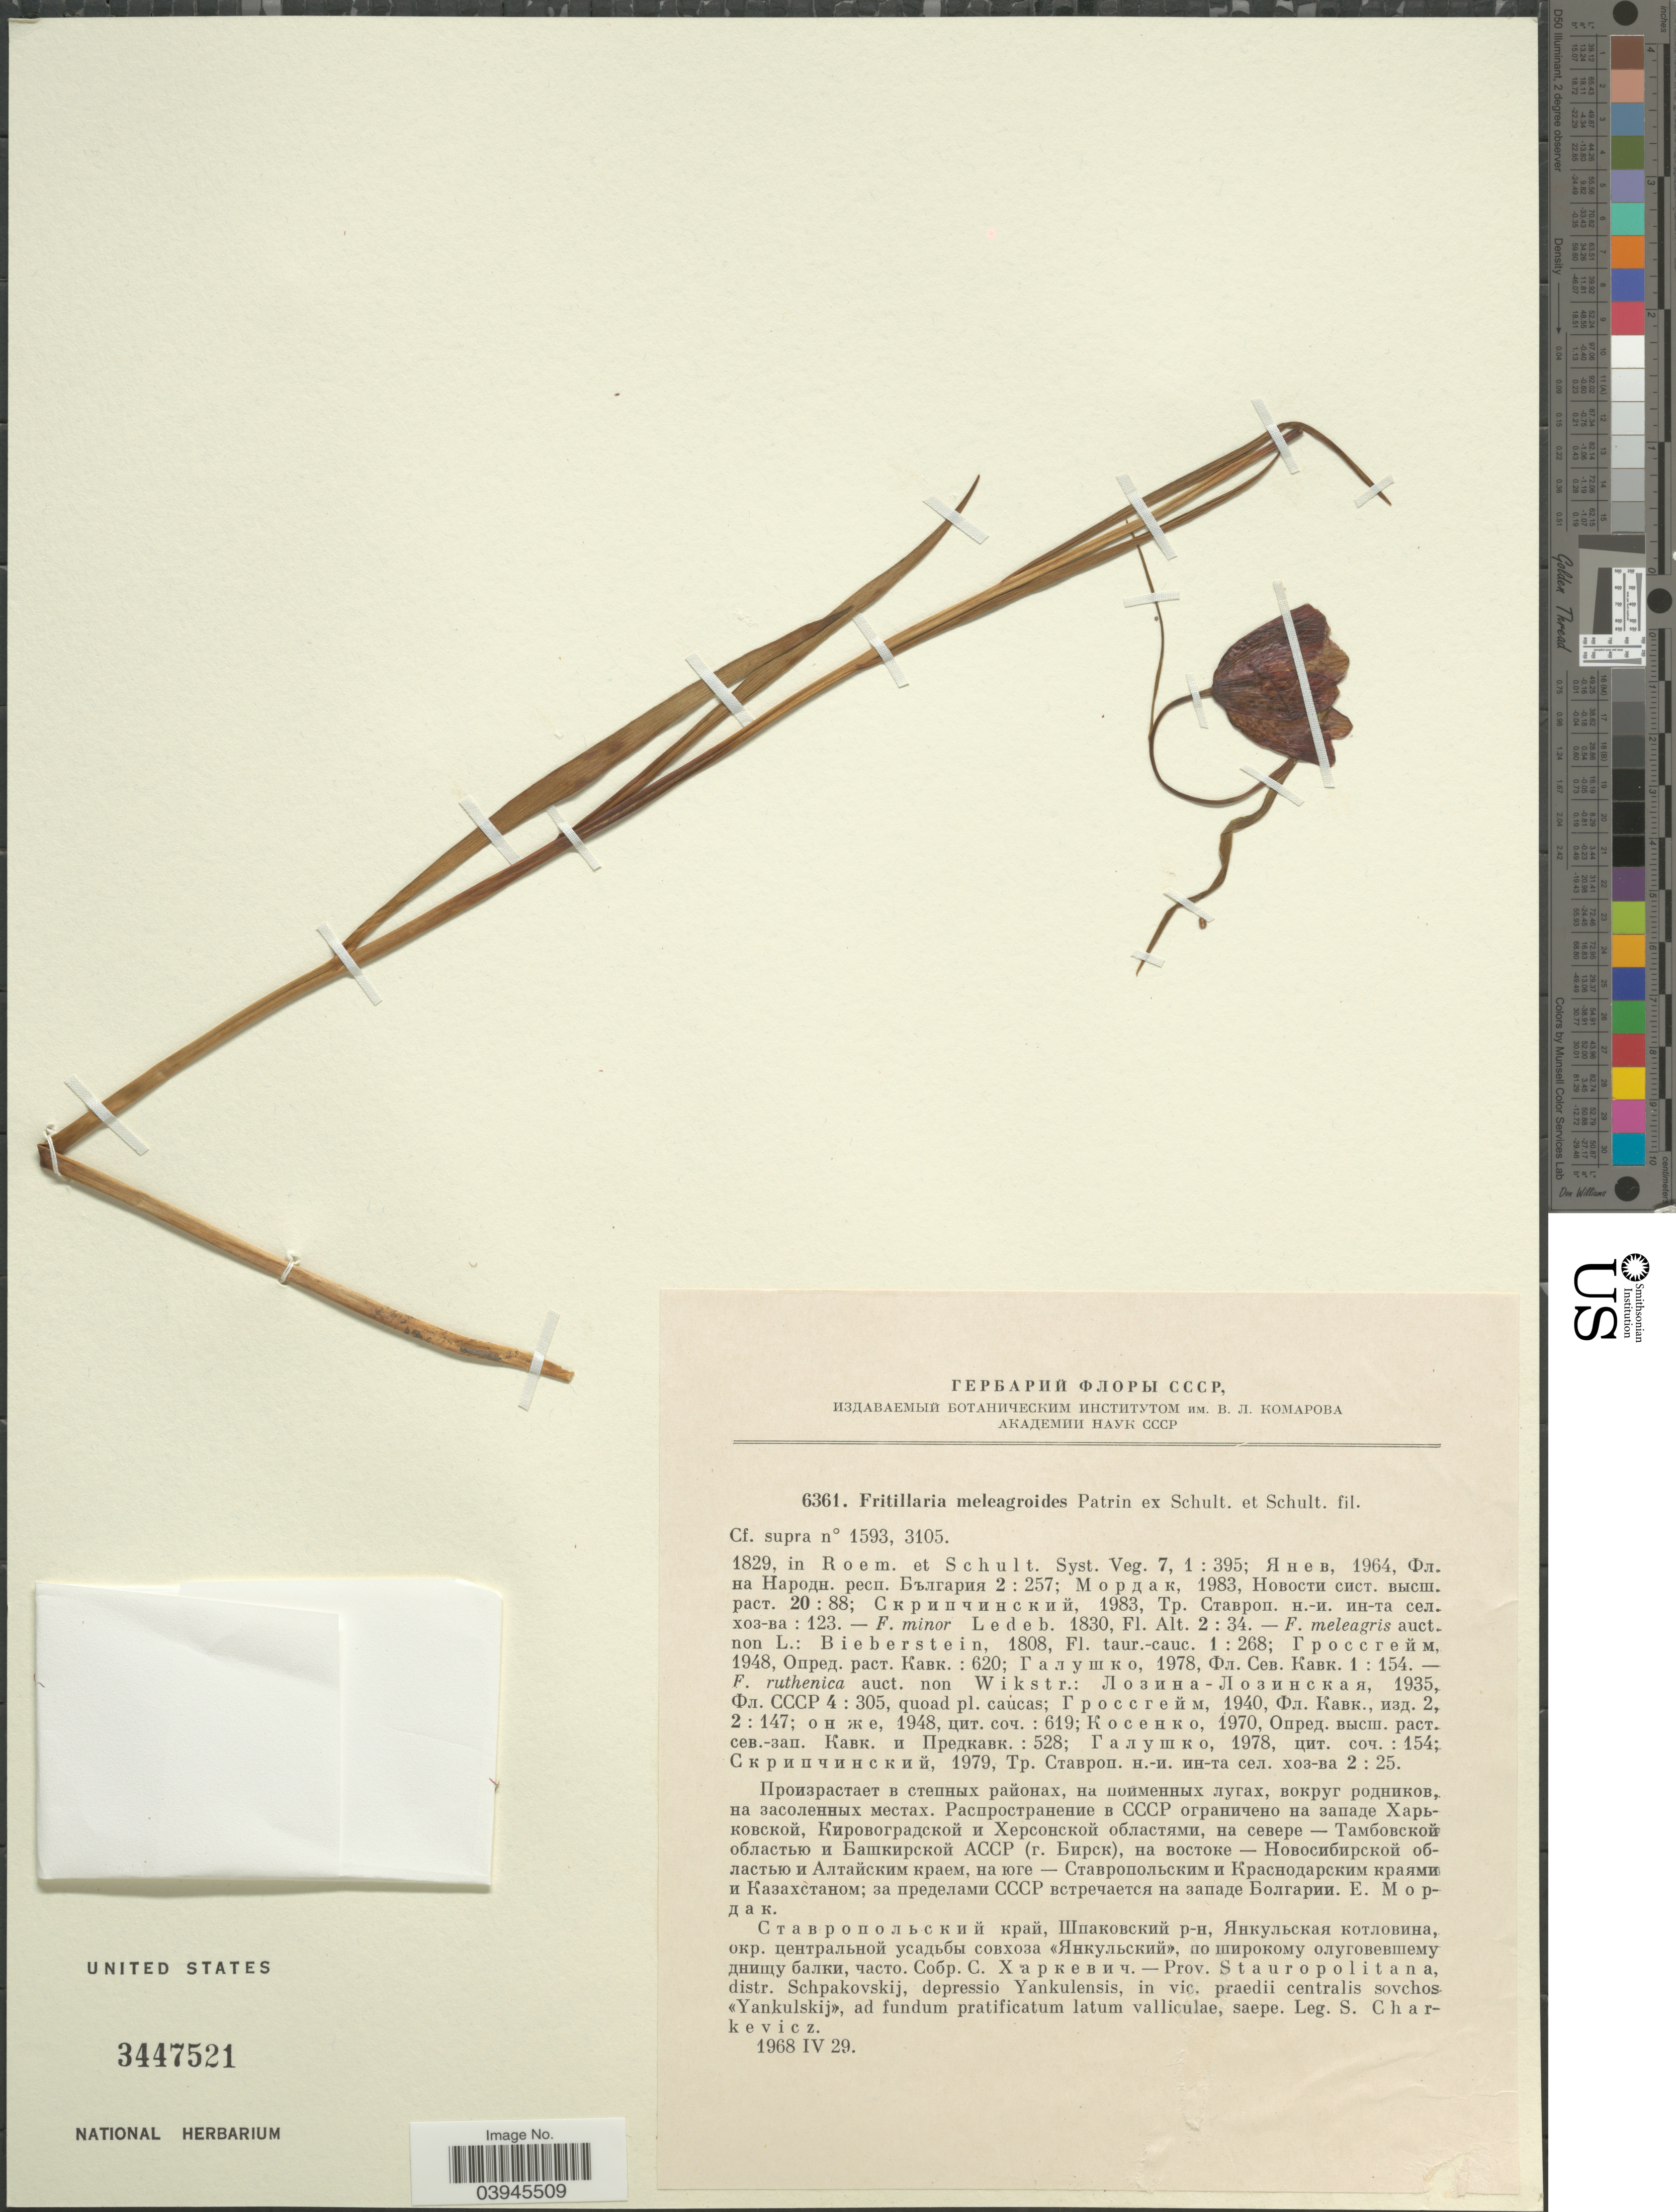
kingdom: Plantae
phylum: Tracheophyta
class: Liliopsida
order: Liliales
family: Liliaceae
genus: Fritillaria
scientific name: Fritillaria meleagroides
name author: Patrin ex Schult. & Schult. f.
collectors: S. Charkevicz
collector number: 6361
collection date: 1968-04-29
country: Russian Federation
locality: Prov. Stauropolitana, distr. Schpakovskij, depressio Yankulensis, in vic. praedii centralis sovchos «Yankulskij», ad fundum pratificatum latum valliculae, saepe.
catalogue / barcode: US 3447521